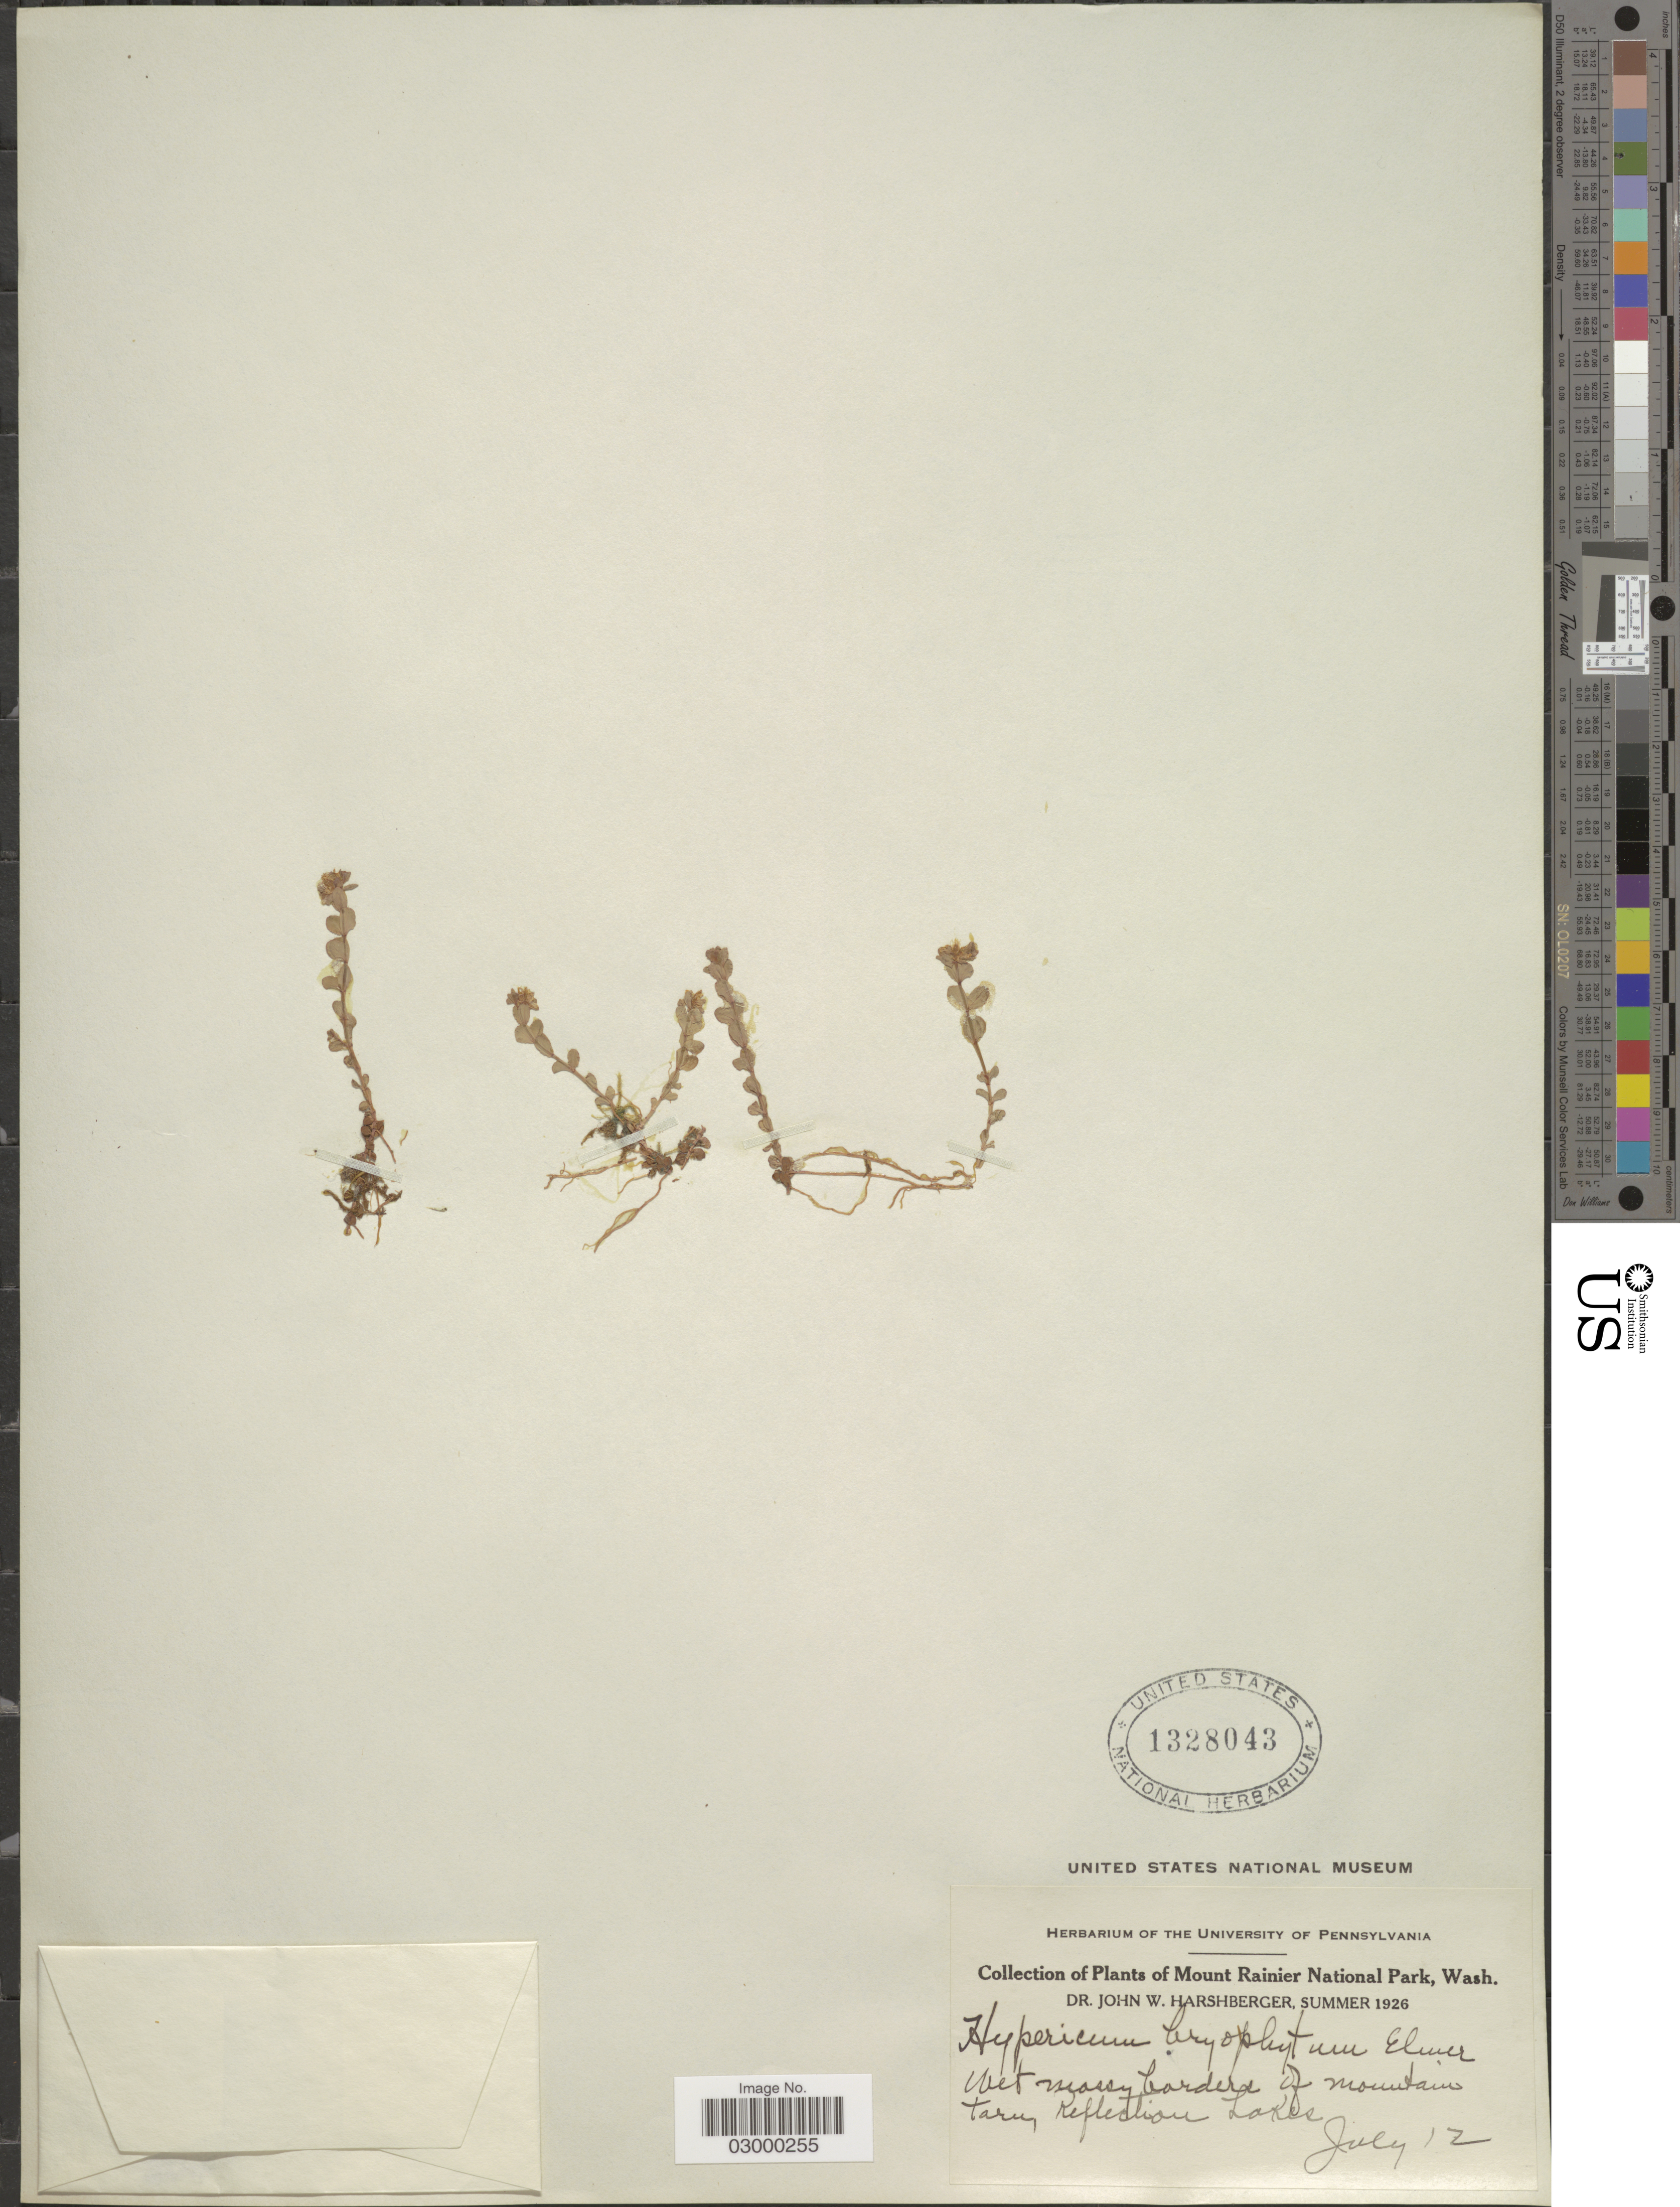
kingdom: Plantae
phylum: Tracheophyta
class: Magnoliopsida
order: Malpighiales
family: Hypericaceae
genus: Hypericum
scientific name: Hypericum bryophytum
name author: Elmer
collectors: J. W. Harshberger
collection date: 1926-07-12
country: United States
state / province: Washington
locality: Mount Rainier National Park, wet mossy borders of mountain taru, Reflection Lake.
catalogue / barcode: US 1328043